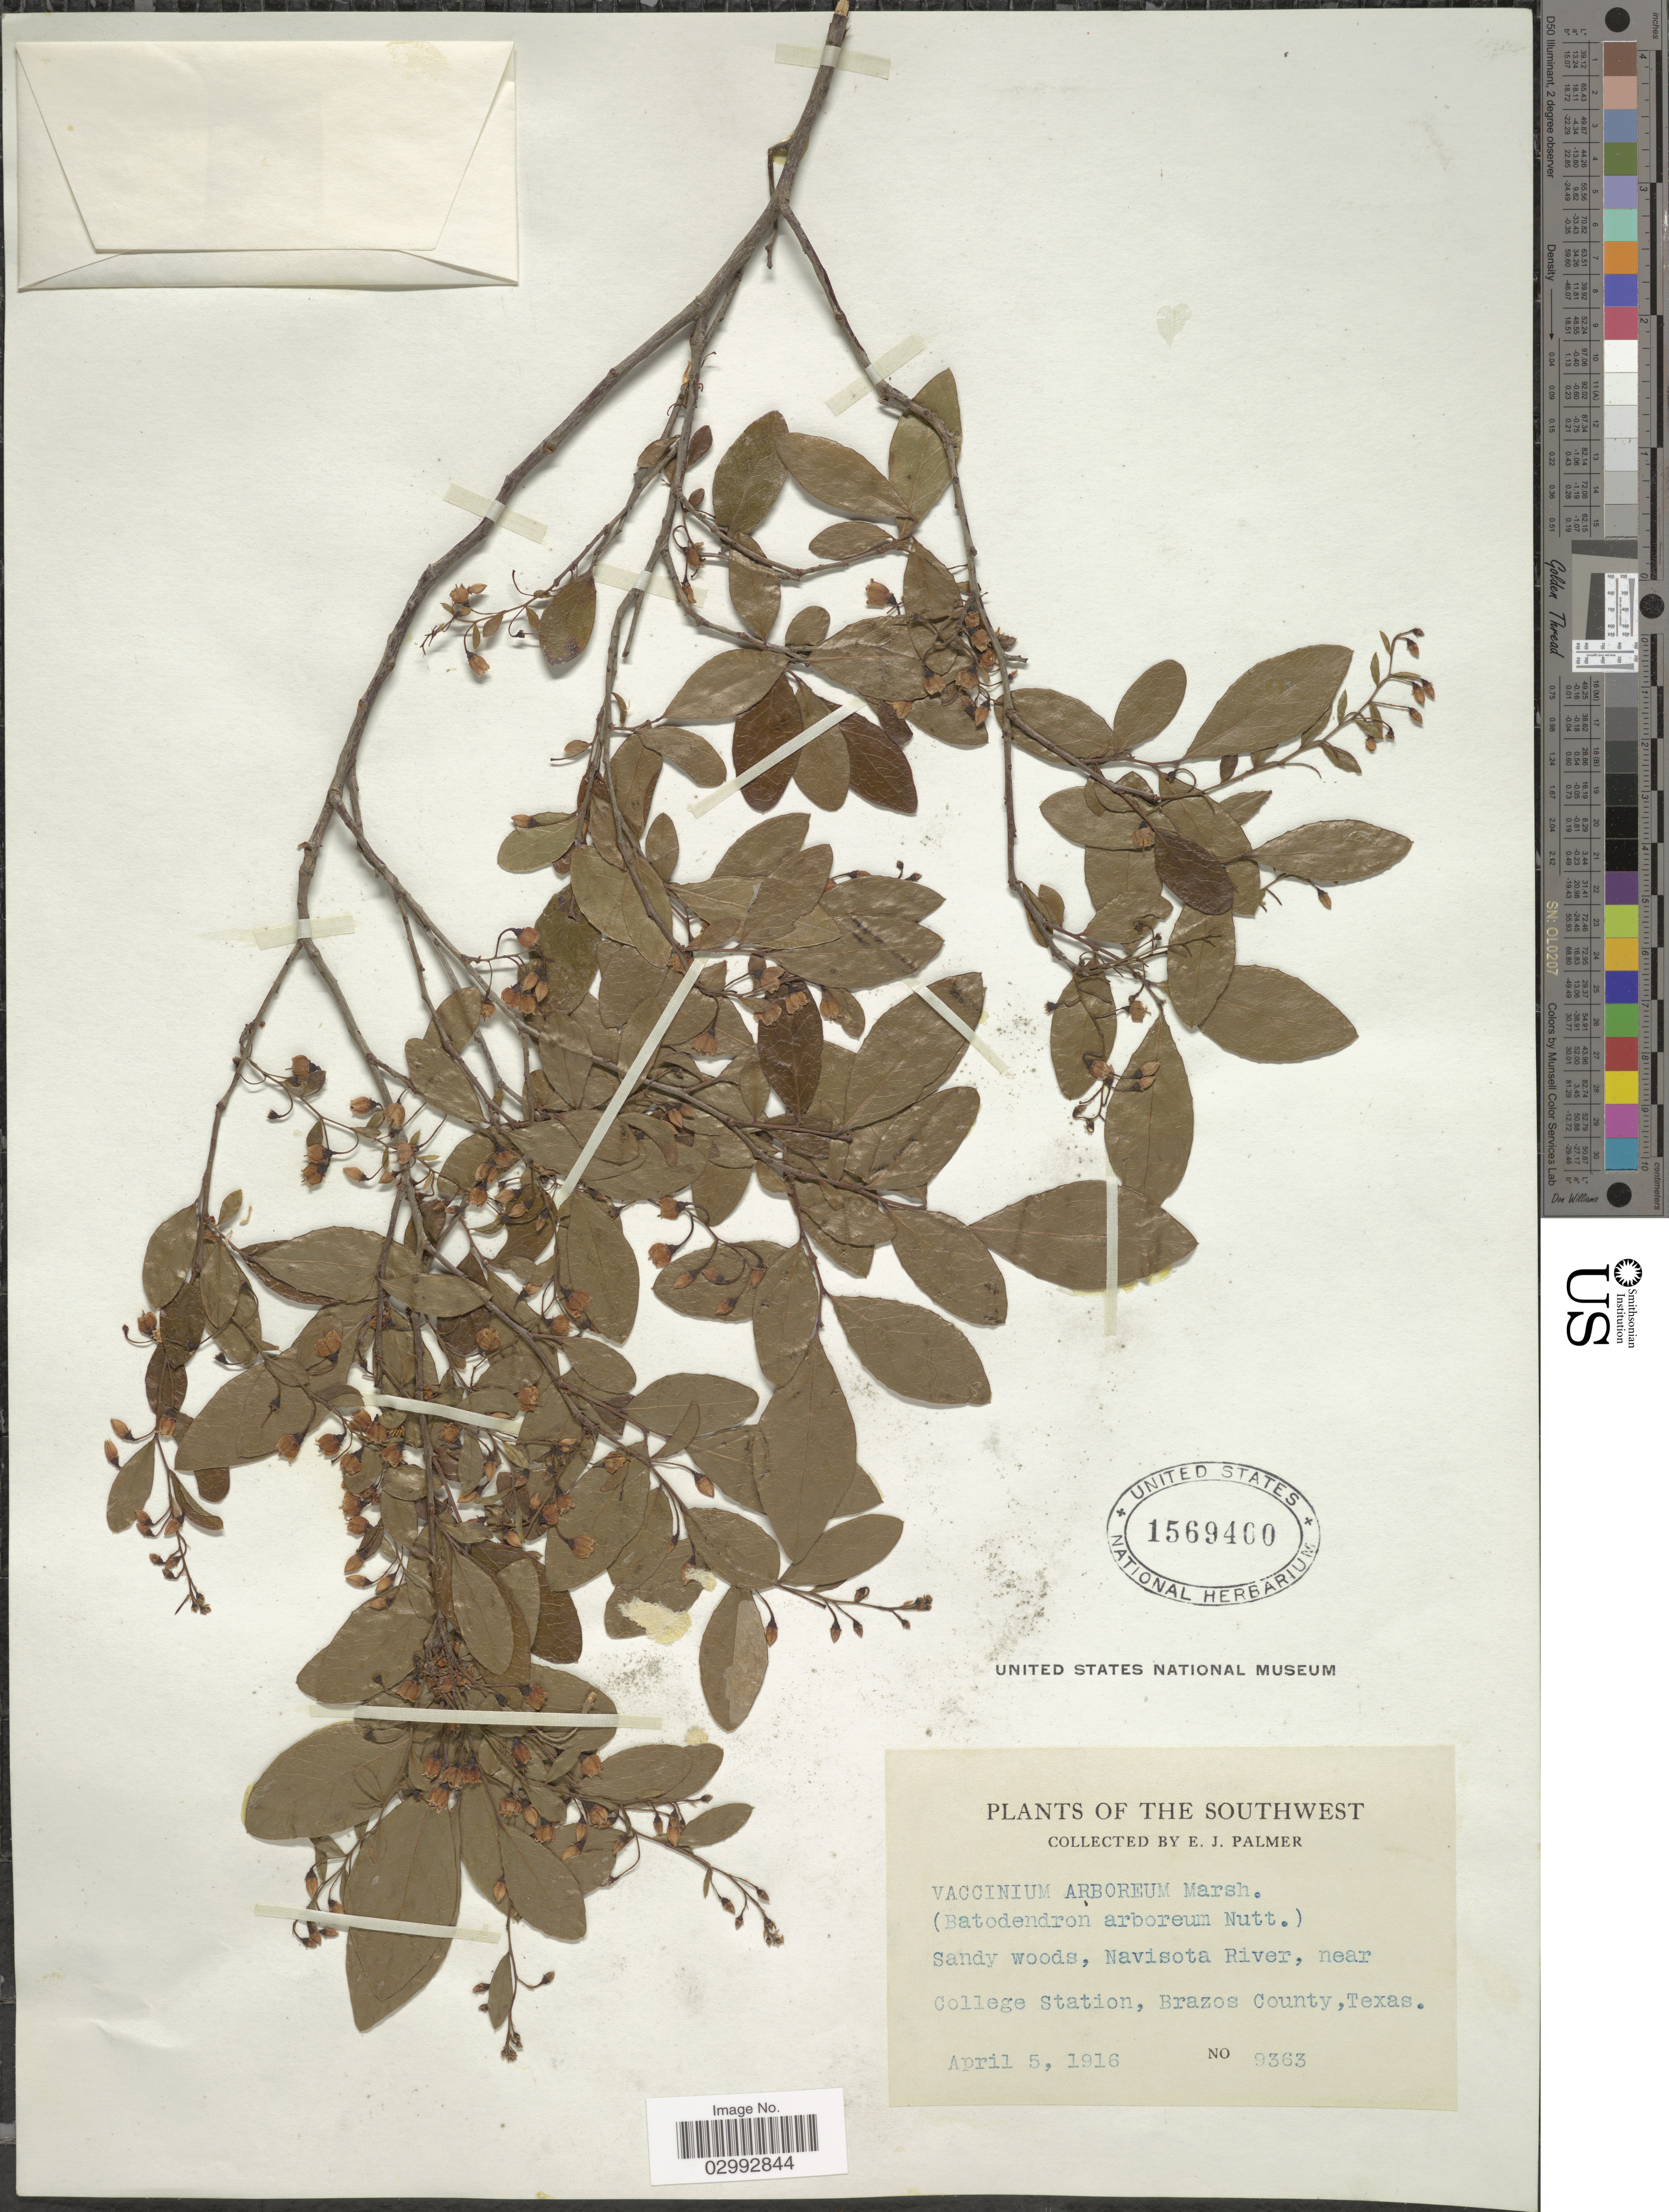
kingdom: Plantae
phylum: Tracheophyta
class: Magnoliopsida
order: Ericales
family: Ericaceae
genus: Batodendron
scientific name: Batodendron arboreum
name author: Nutt.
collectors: E. J. Palmer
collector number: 9363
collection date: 1916-04-05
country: United States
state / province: Texas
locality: Southwest. Sandy woods, Navisota River, near College Station, Brazos County.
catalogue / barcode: US 1569400